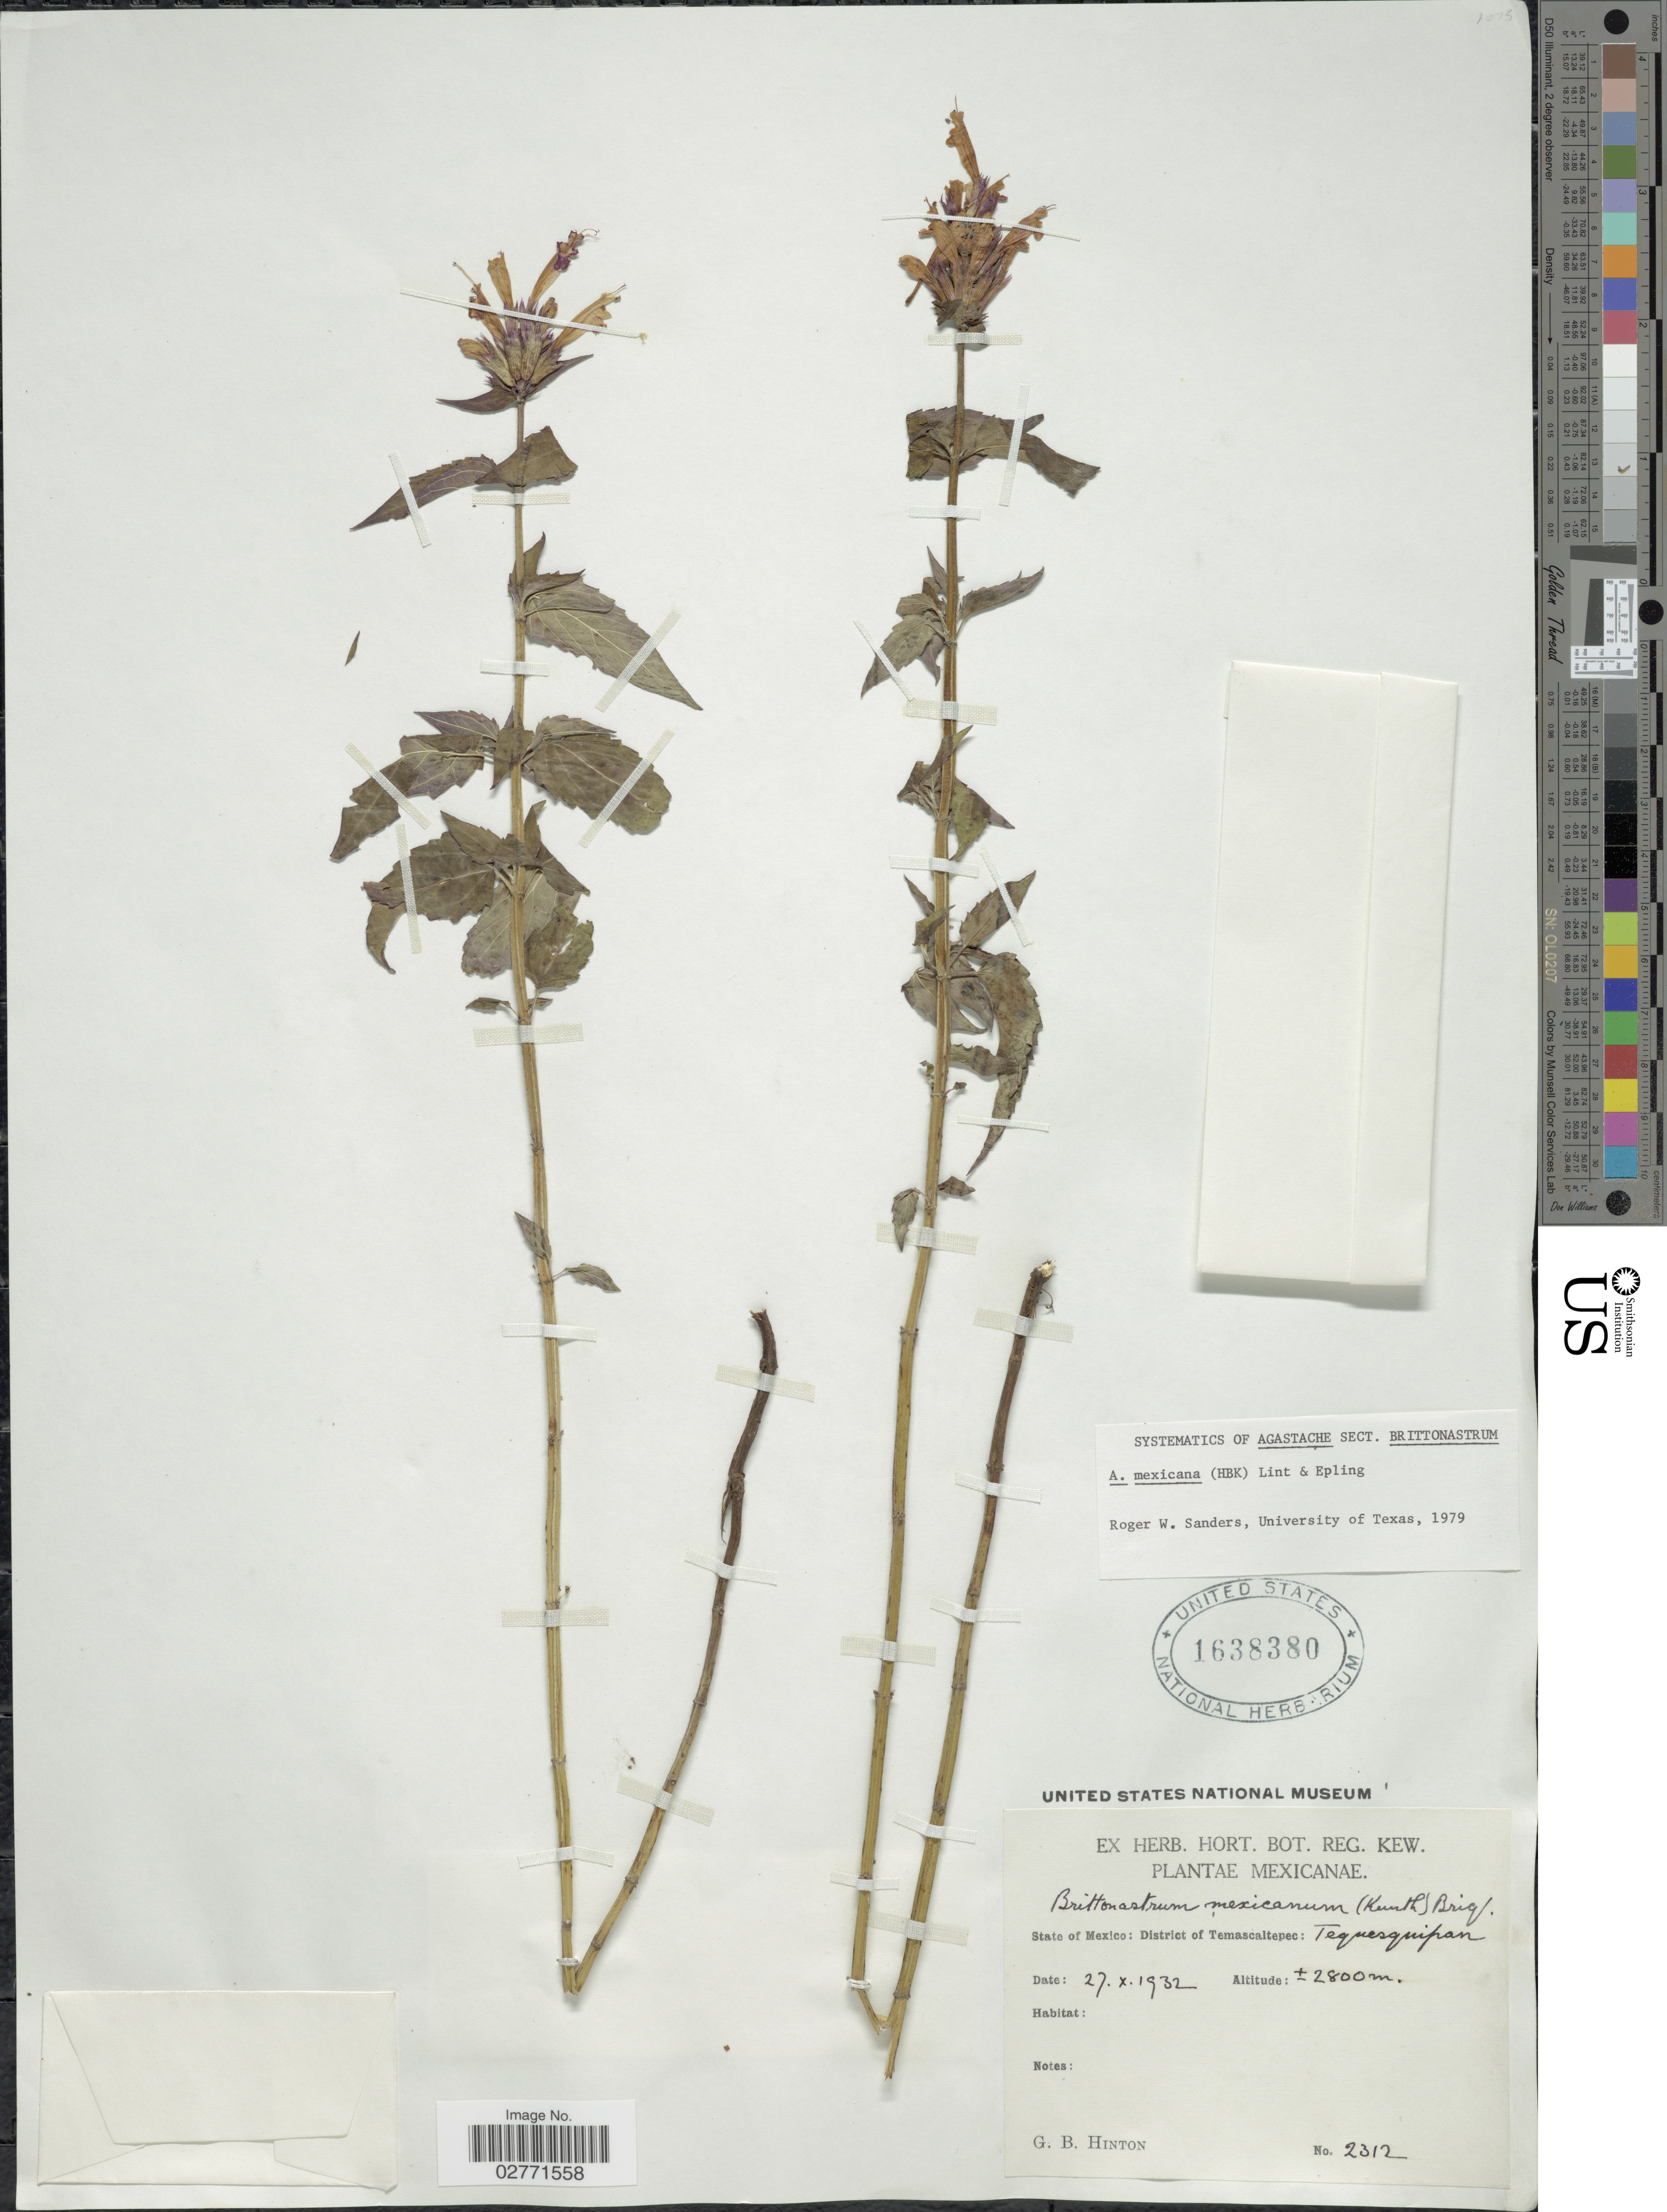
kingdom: Plantae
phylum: Tracheophyta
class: Magnoliopsida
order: Lamiales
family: Lamiaceae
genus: Agastache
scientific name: Agastache mexicana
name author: (Kunth) Lint & Epling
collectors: G. B. Hinton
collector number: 2312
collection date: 1932-10-27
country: Mexico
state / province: México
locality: District of Temascaltepec: Tequesquipan.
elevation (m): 2800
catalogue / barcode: US 1638380